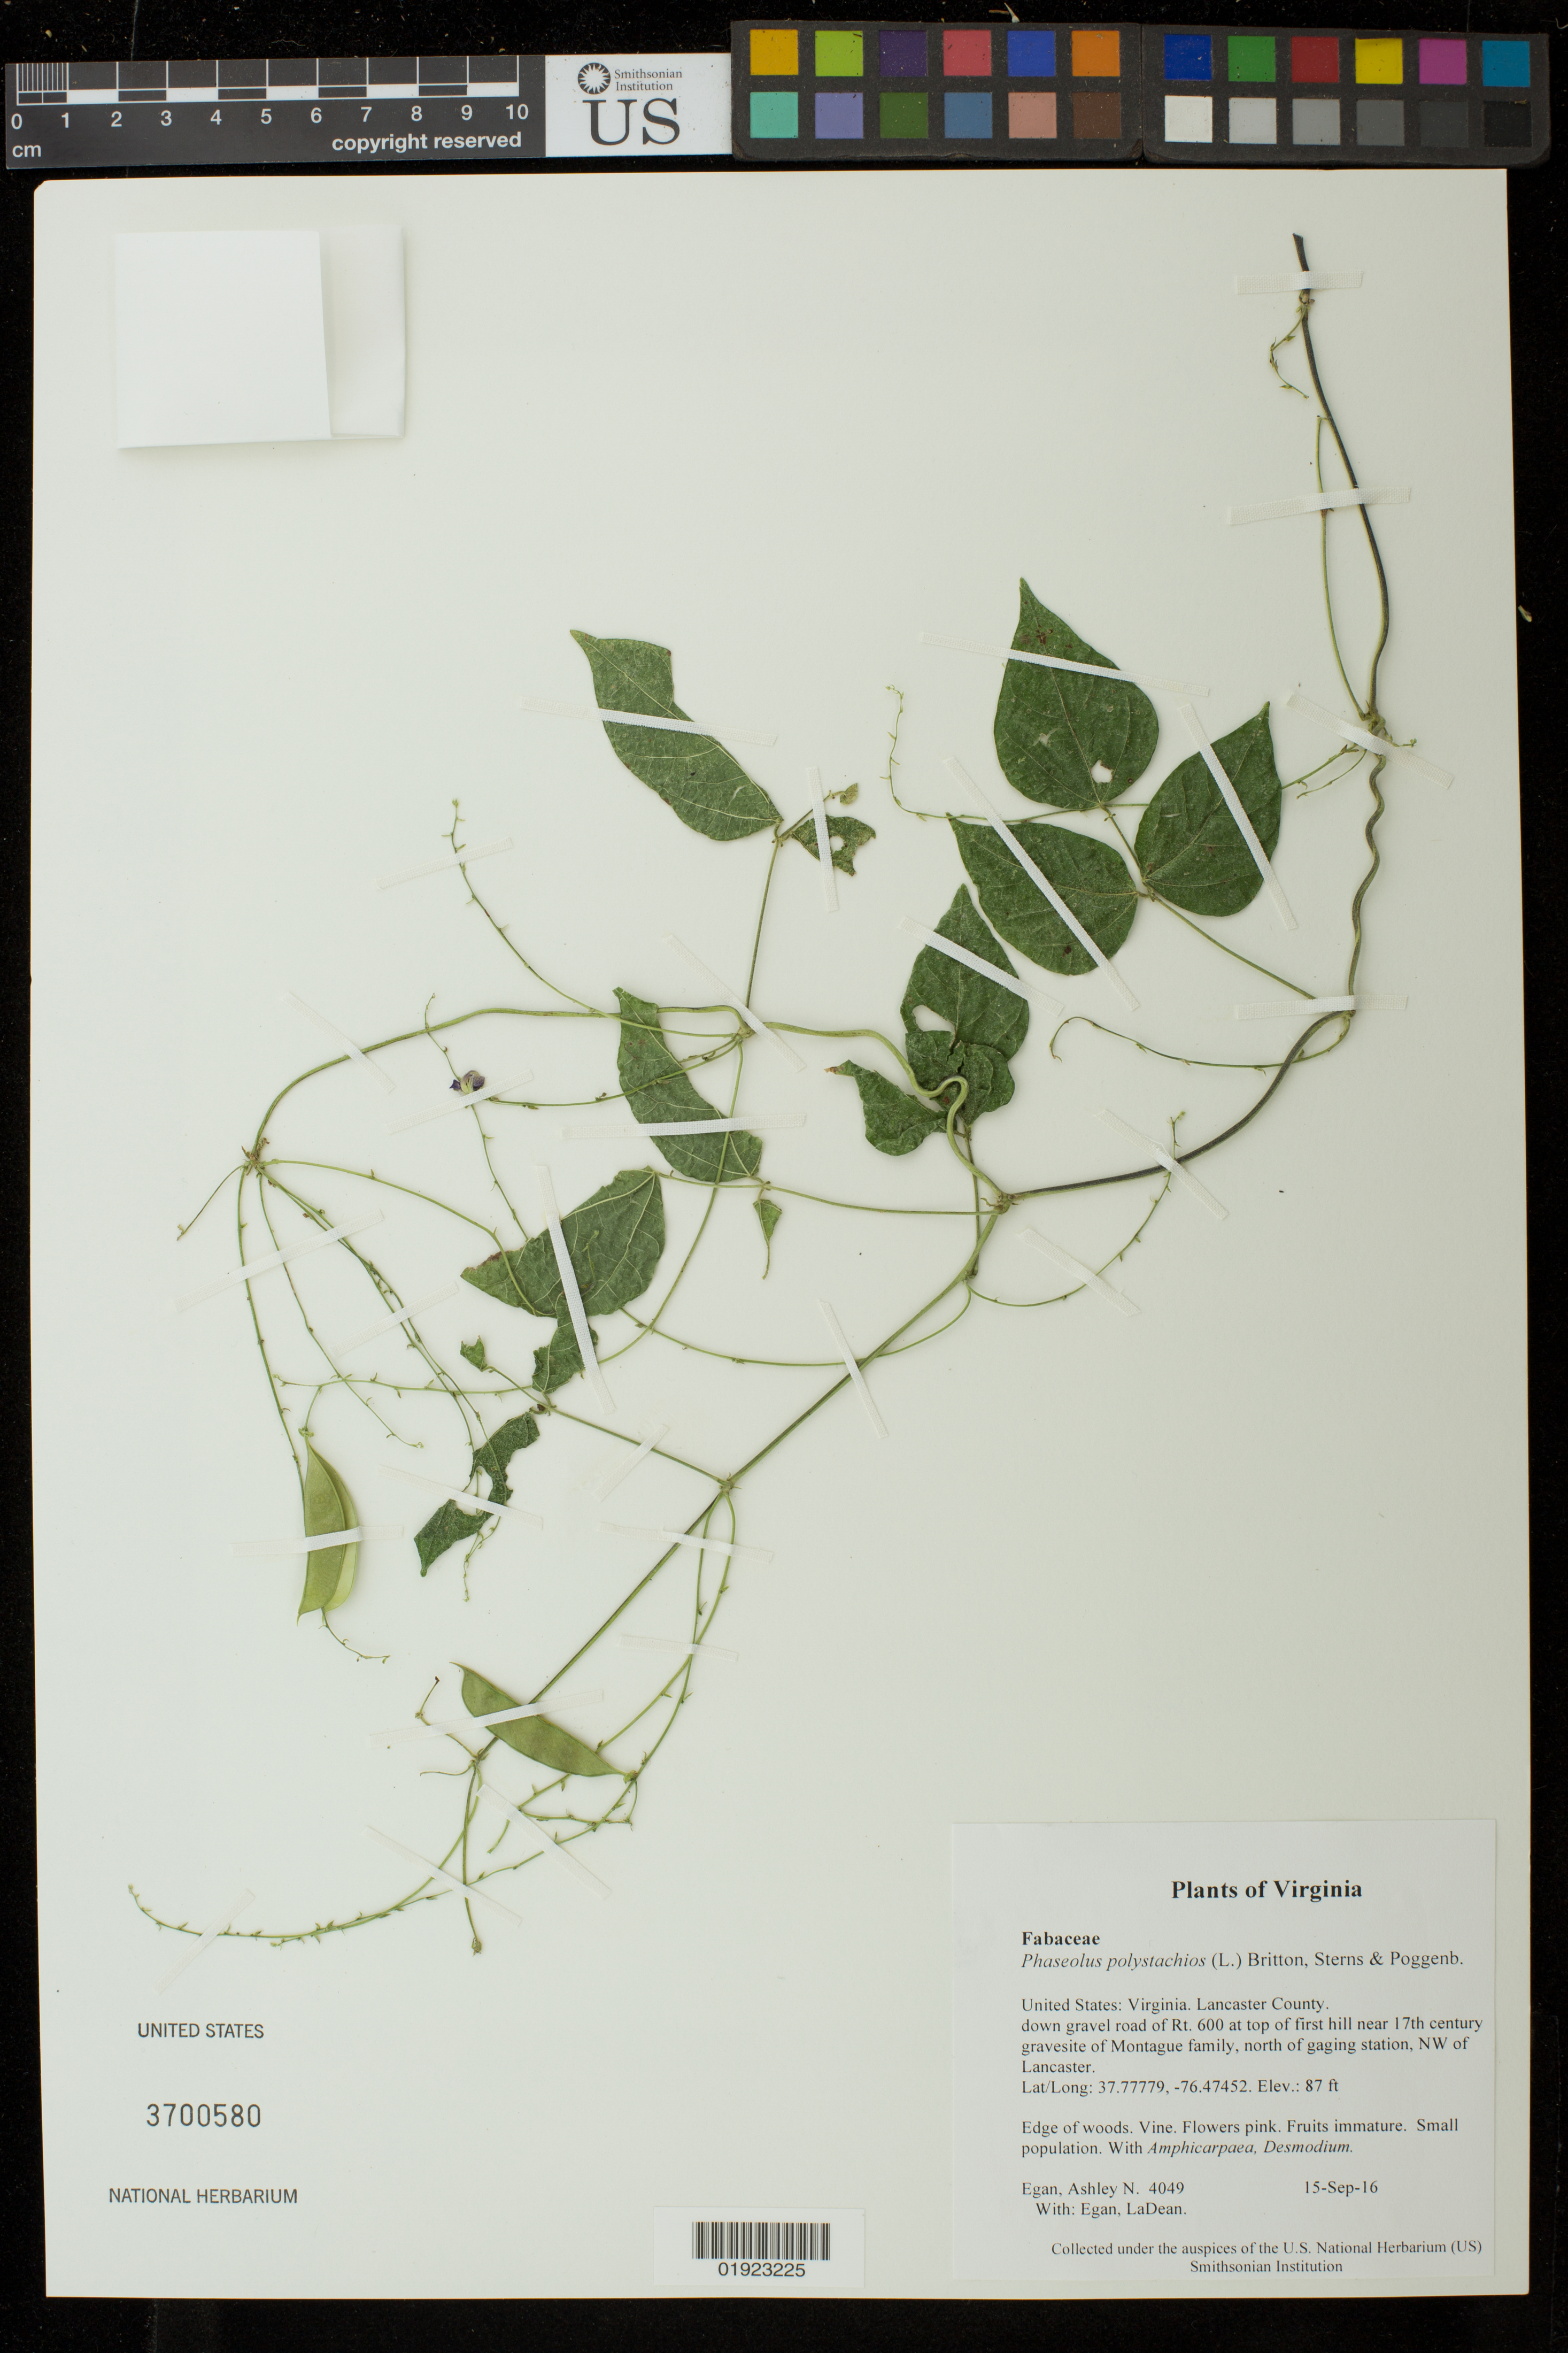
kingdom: Plantae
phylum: Tracheophyta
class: Magnoliopsida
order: Fabales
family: Fabaceae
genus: Phaseolus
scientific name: Phaseolus polystachios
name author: (L.) Britton, Stearns & Poggenb.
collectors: A. N. Egan & L. Egan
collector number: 4049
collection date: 2016-09-15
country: United States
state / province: Virginia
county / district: Lancaster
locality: down gravel road of Rt. 600 at top of first hill near 17th century gravesite of Montague family, north of gaging station, NW of Lancaster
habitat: Edge of woods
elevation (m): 27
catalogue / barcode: US 3700580